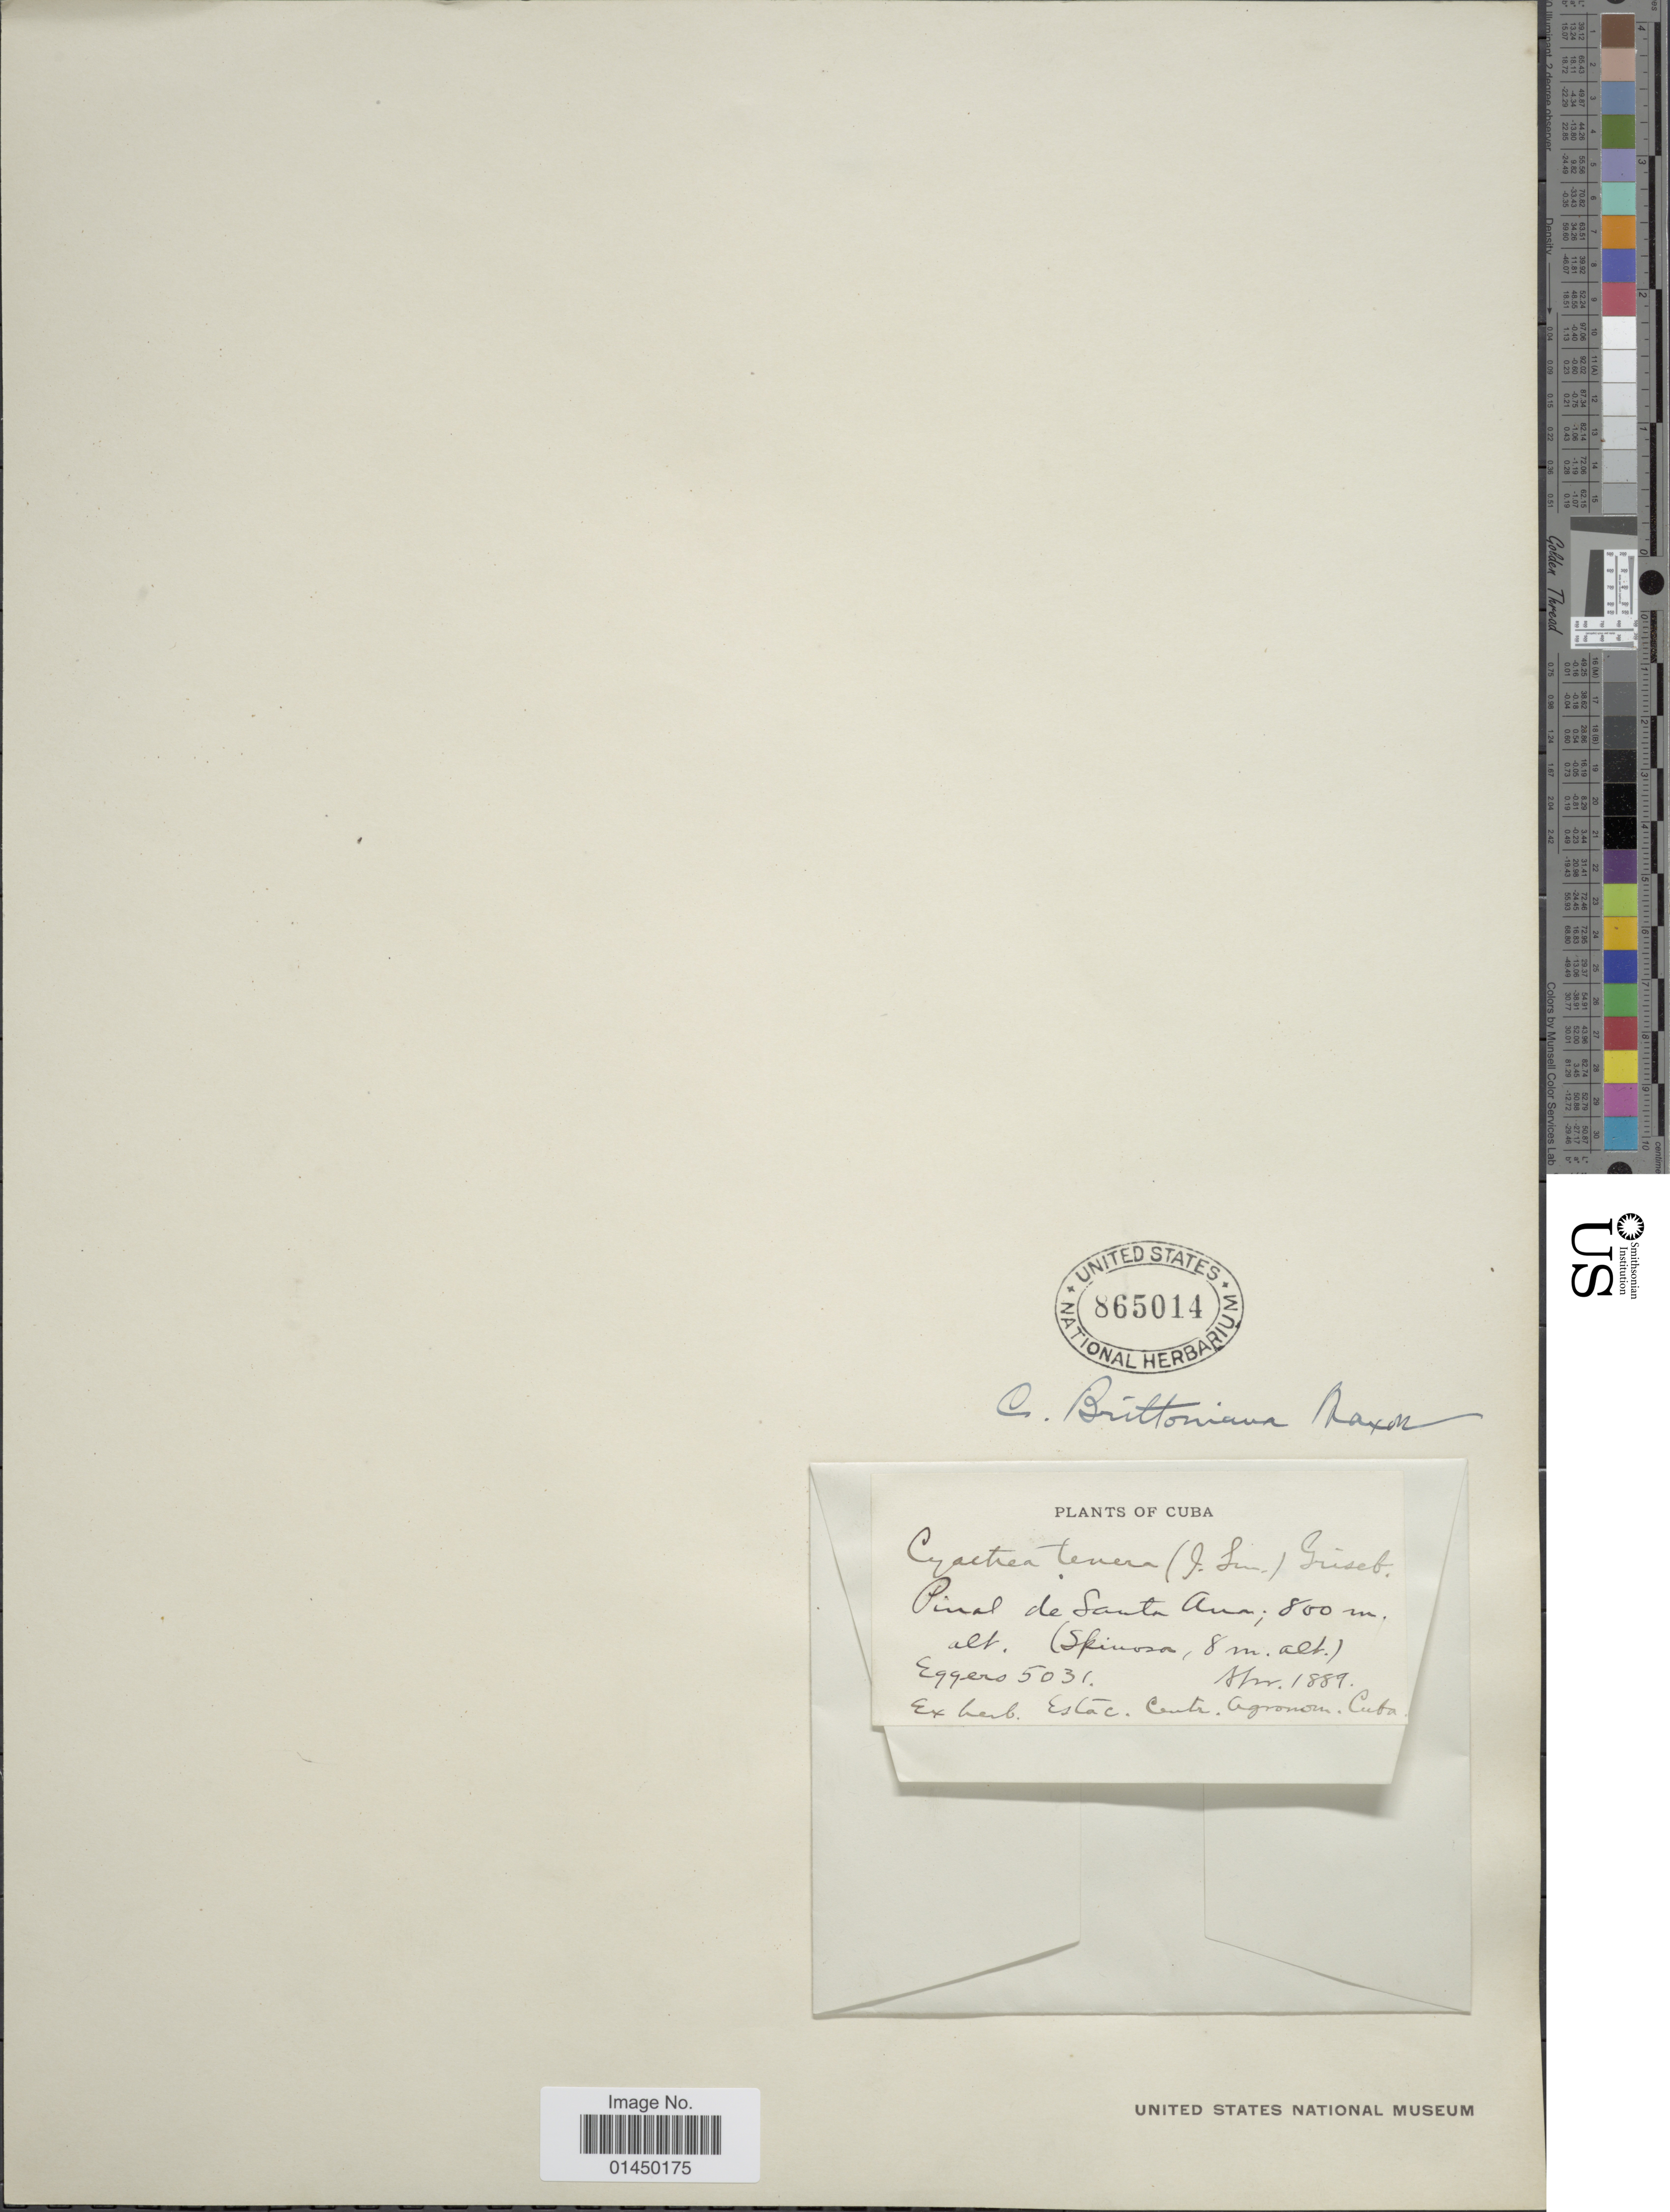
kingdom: Plantae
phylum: Tracheophyta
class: Polypodiopsida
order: Cyatheales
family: Cyatheaceae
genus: Cyathea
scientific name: Cyathea furfuracea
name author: Christ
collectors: H. F. A. von Eggers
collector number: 5031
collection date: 1889-04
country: Cuba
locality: Pinal de Santa Ana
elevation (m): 800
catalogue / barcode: US 865014